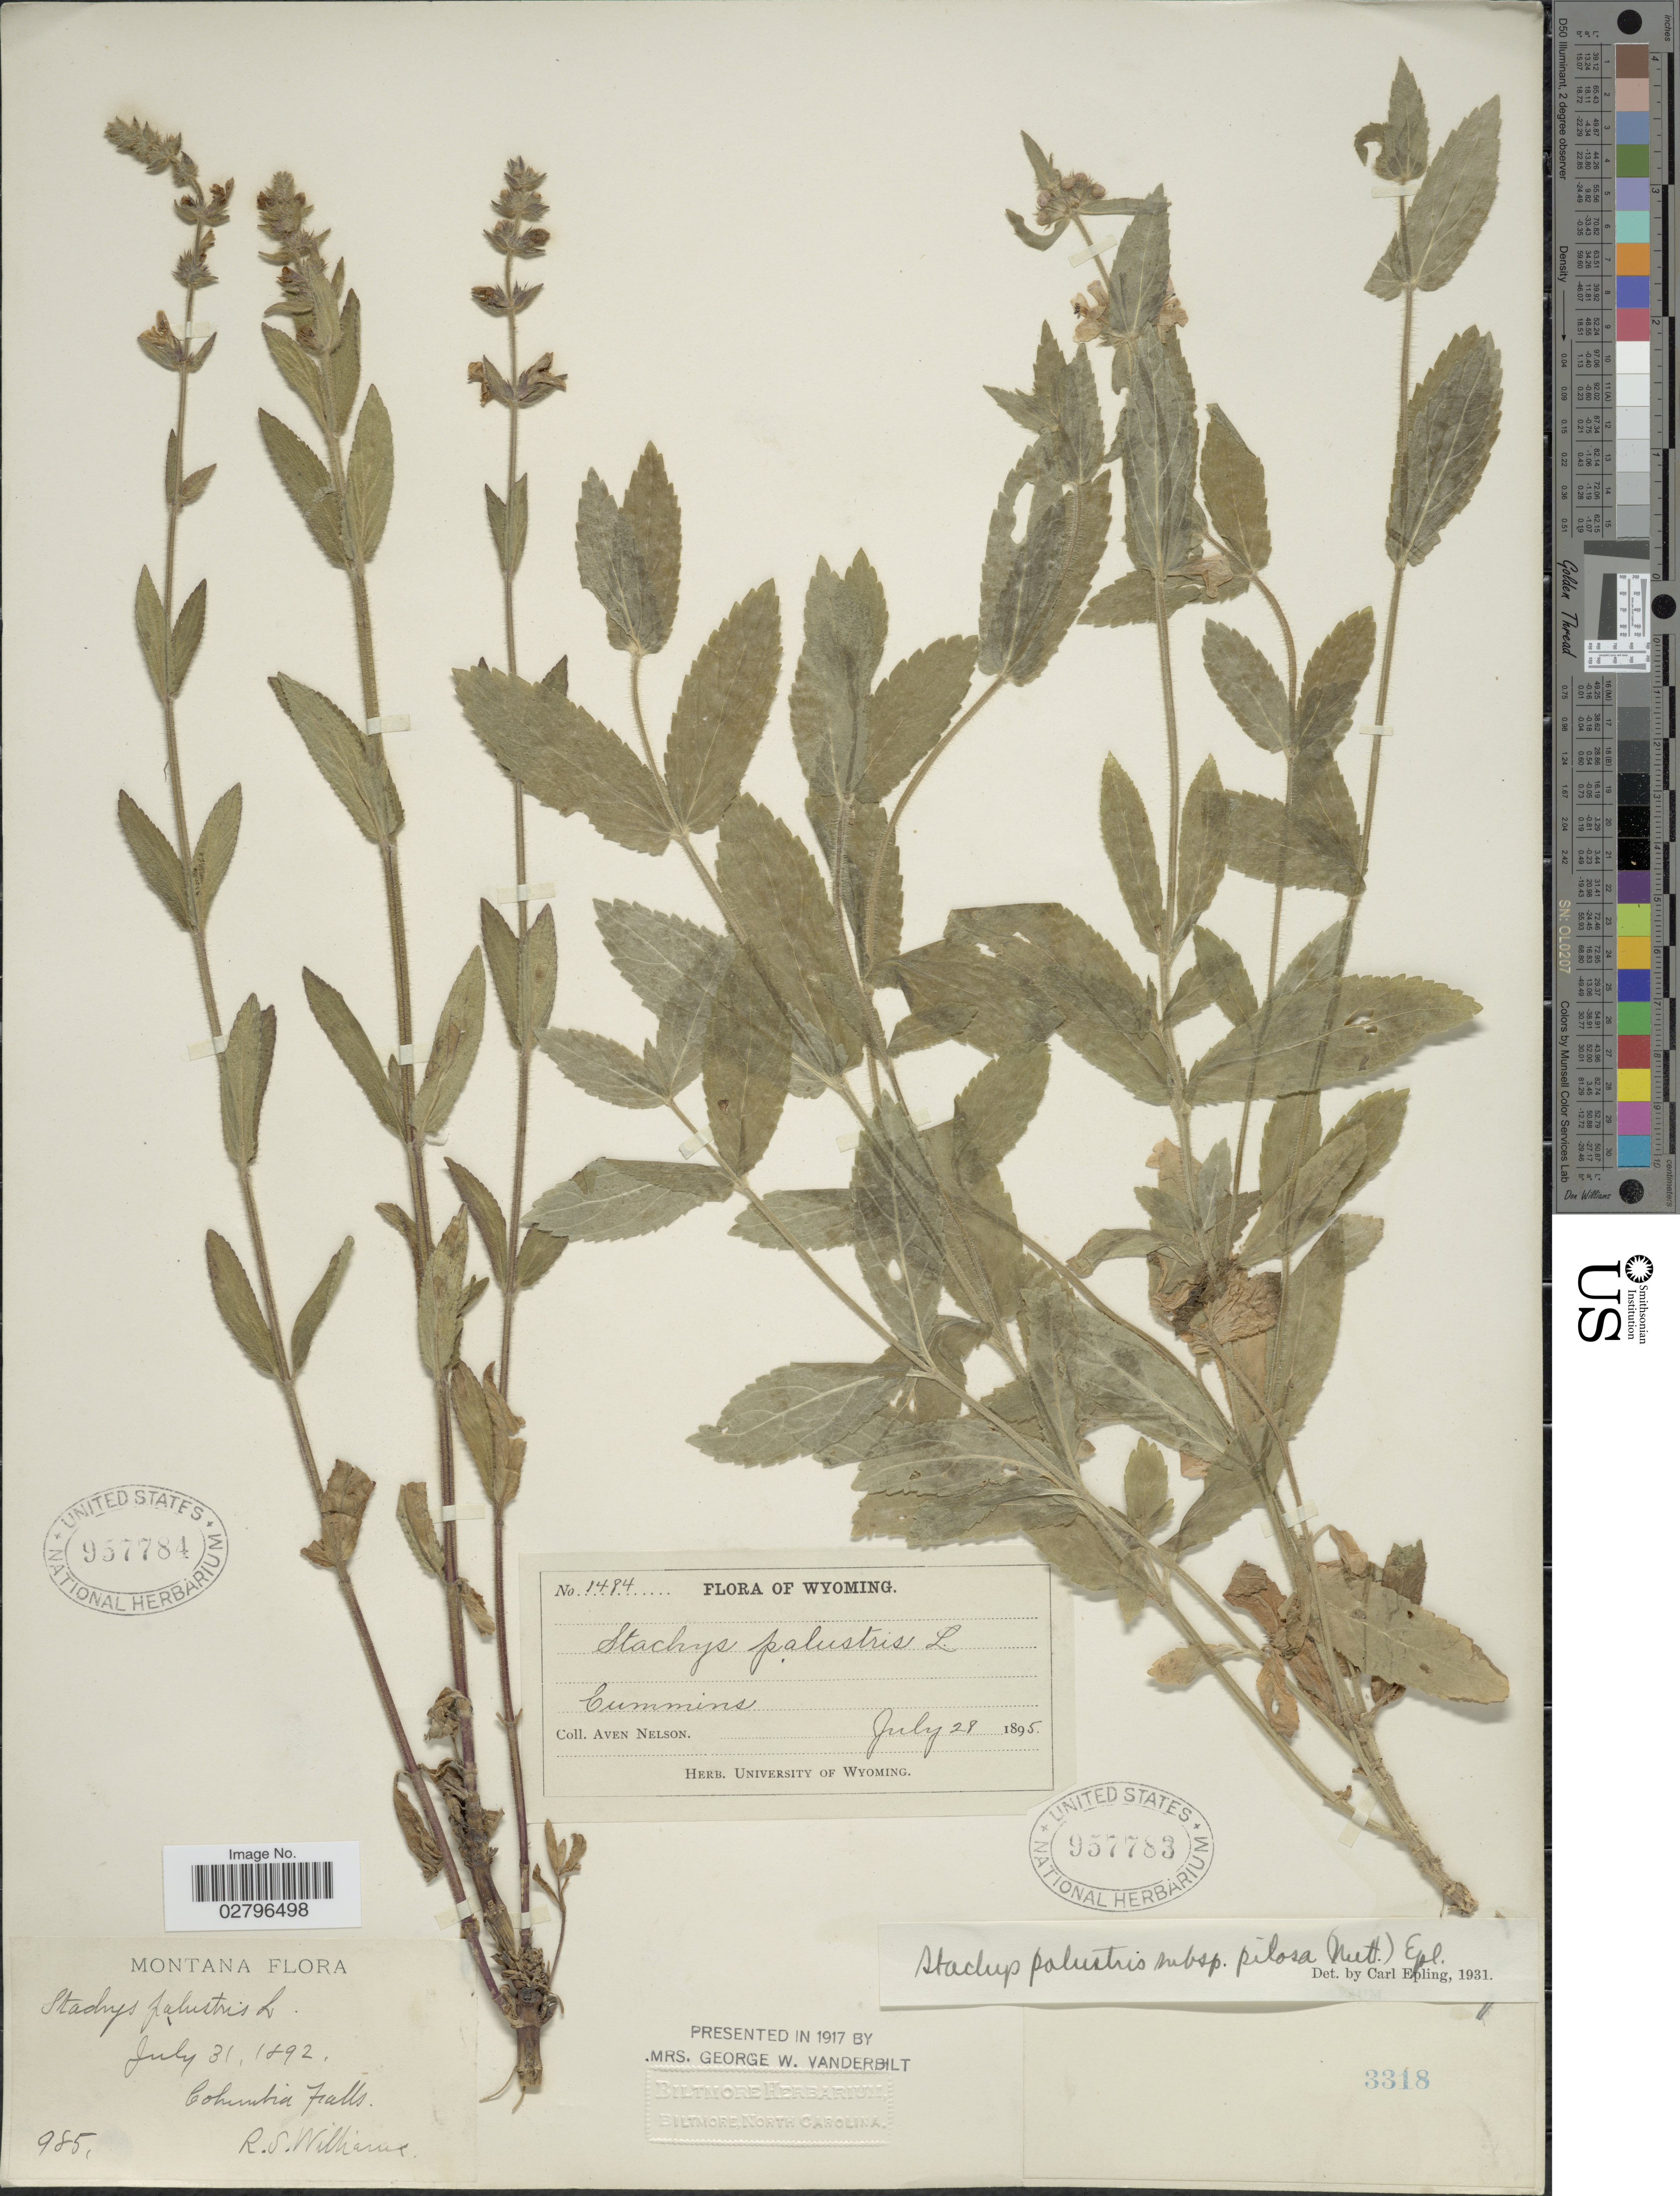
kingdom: Plantae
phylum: Tracheophyta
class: Magnoliopsida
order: Lamiales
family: Lamiaceae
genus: Stachys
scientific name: Stachys palustris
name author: L.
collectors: R. S. Williams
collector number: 985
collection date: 1892-07-31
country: United States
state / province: Montana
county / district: Flathead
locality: Columbia Falls.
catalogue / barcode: US 957784